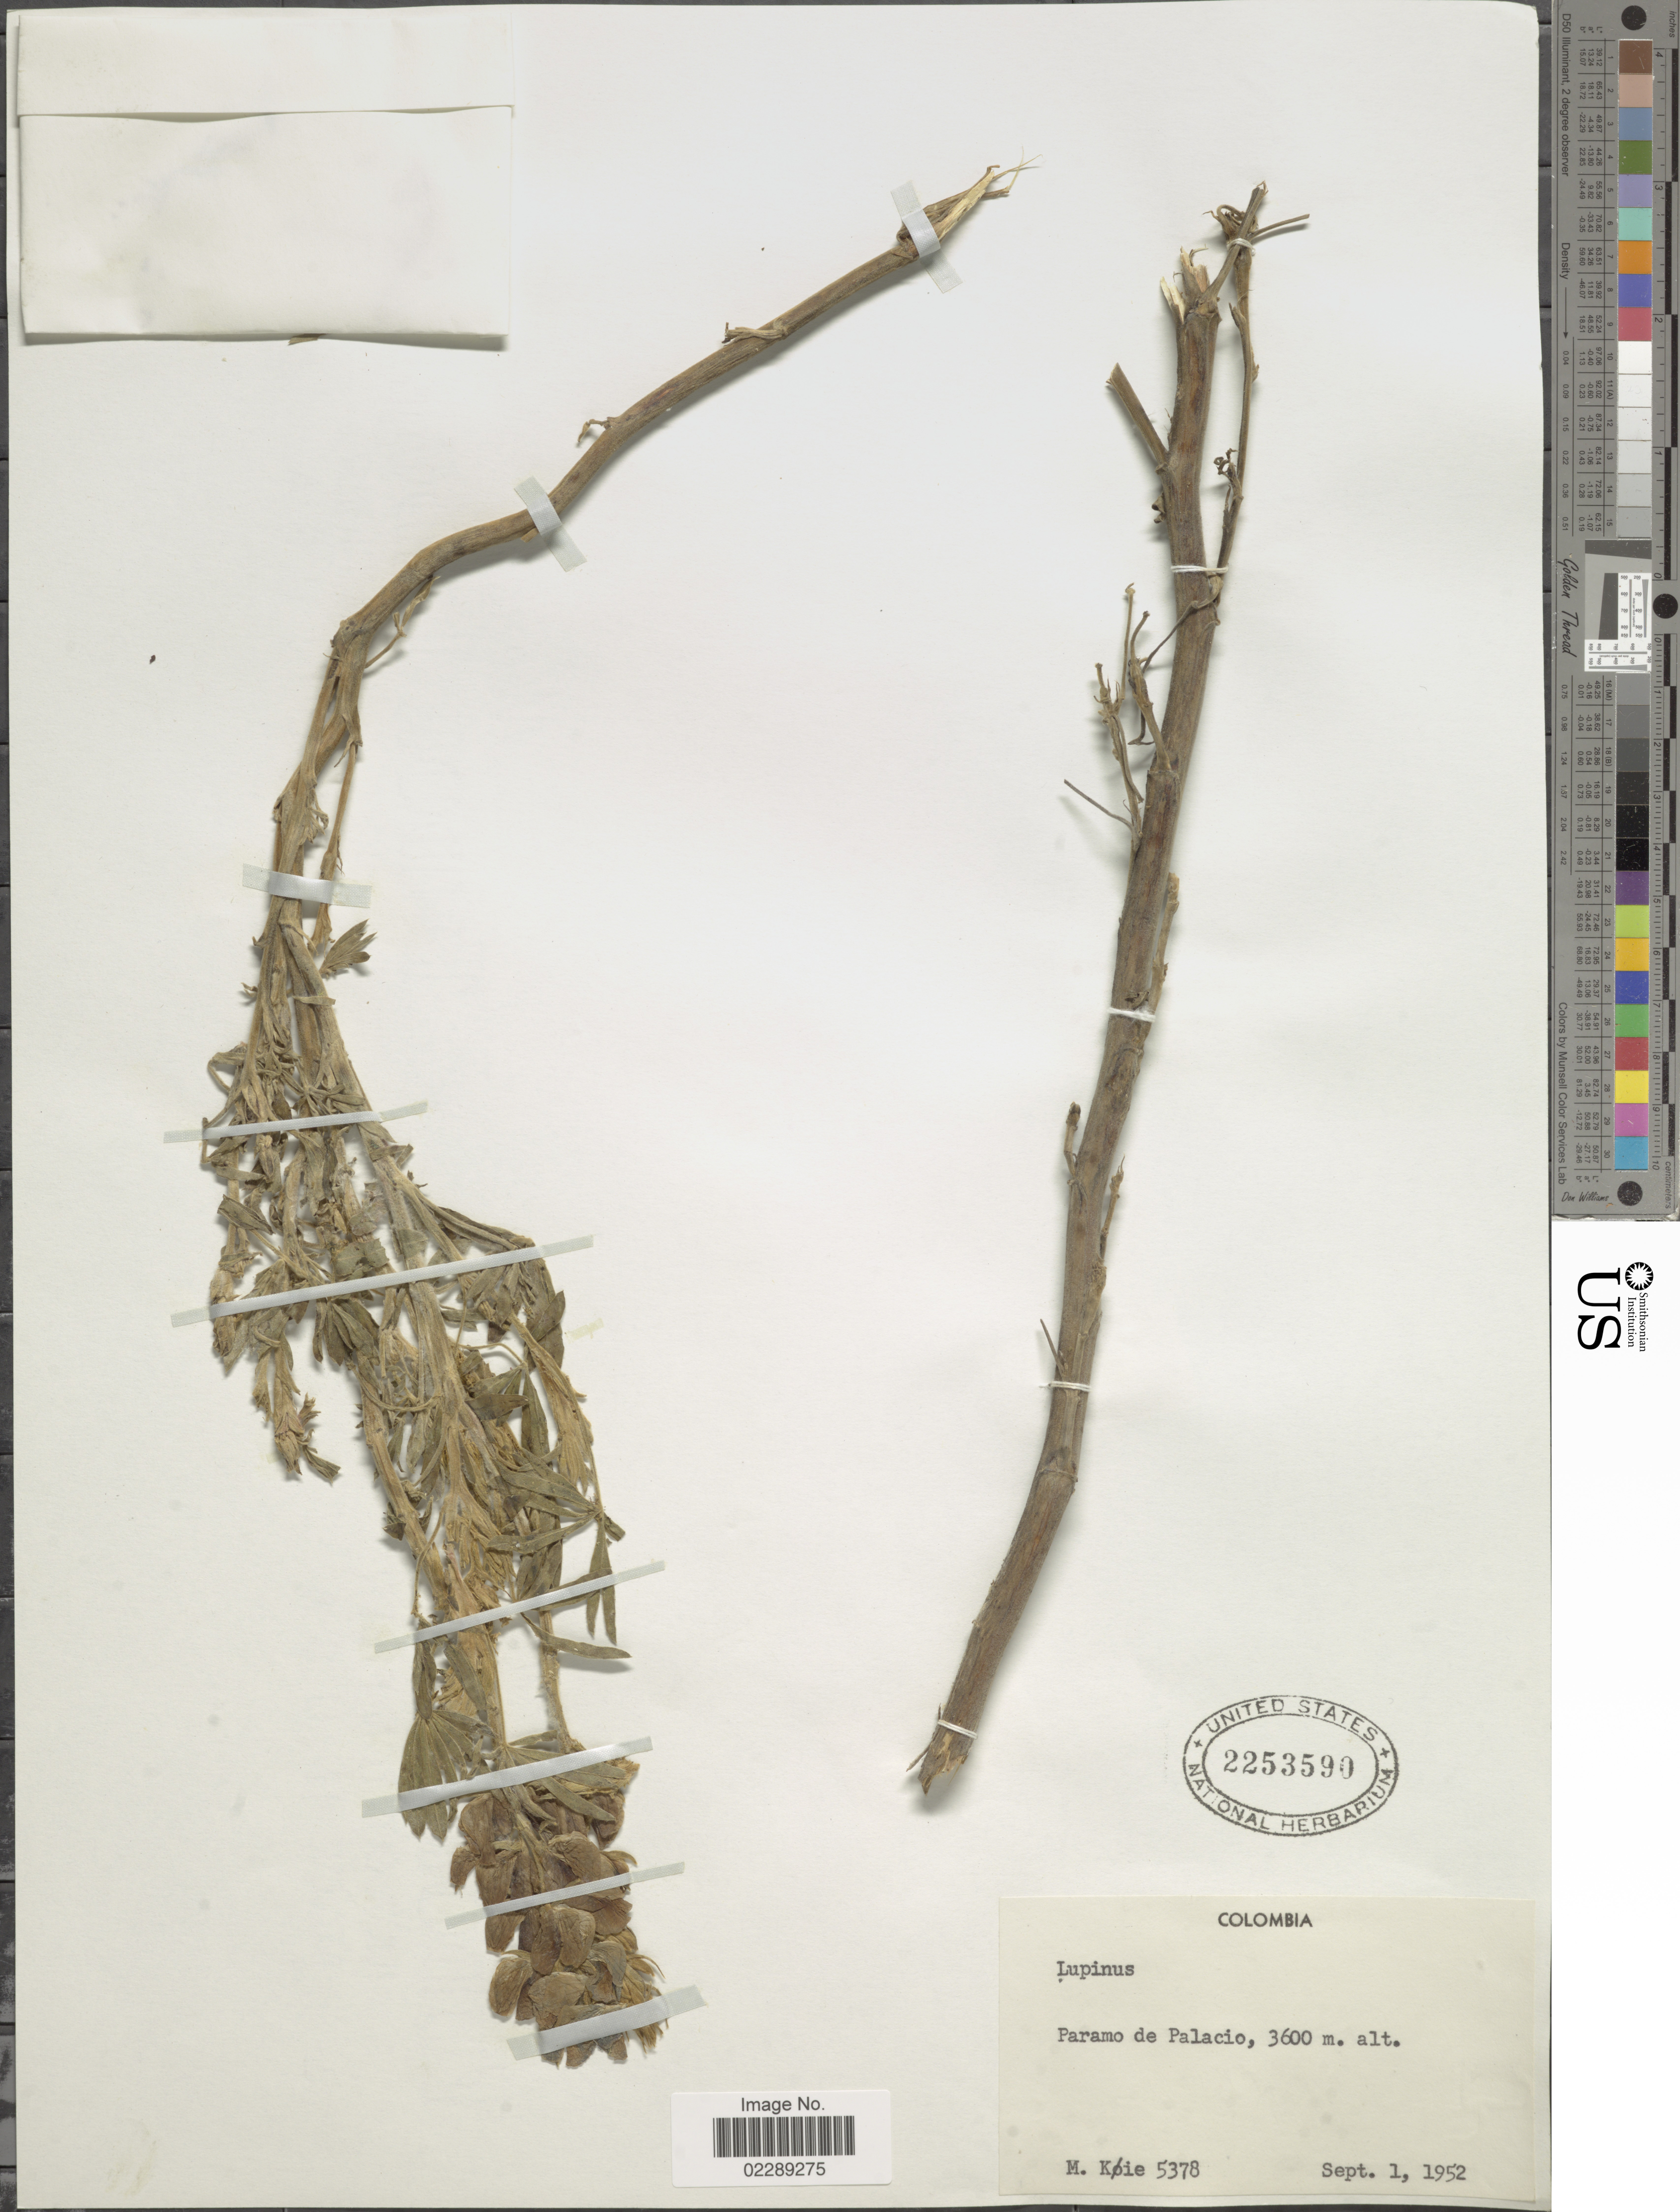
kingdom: Plantae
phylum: Tracheophyta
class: Magnoliopsida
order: Fabales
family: Fabaceae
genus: Lupinus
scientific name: Lupinus sp.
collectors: M. Köie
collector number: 5378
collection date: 1952-09-01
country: Colombia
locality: Paramo de Palacio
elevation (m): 3600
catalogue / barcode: US 2253590